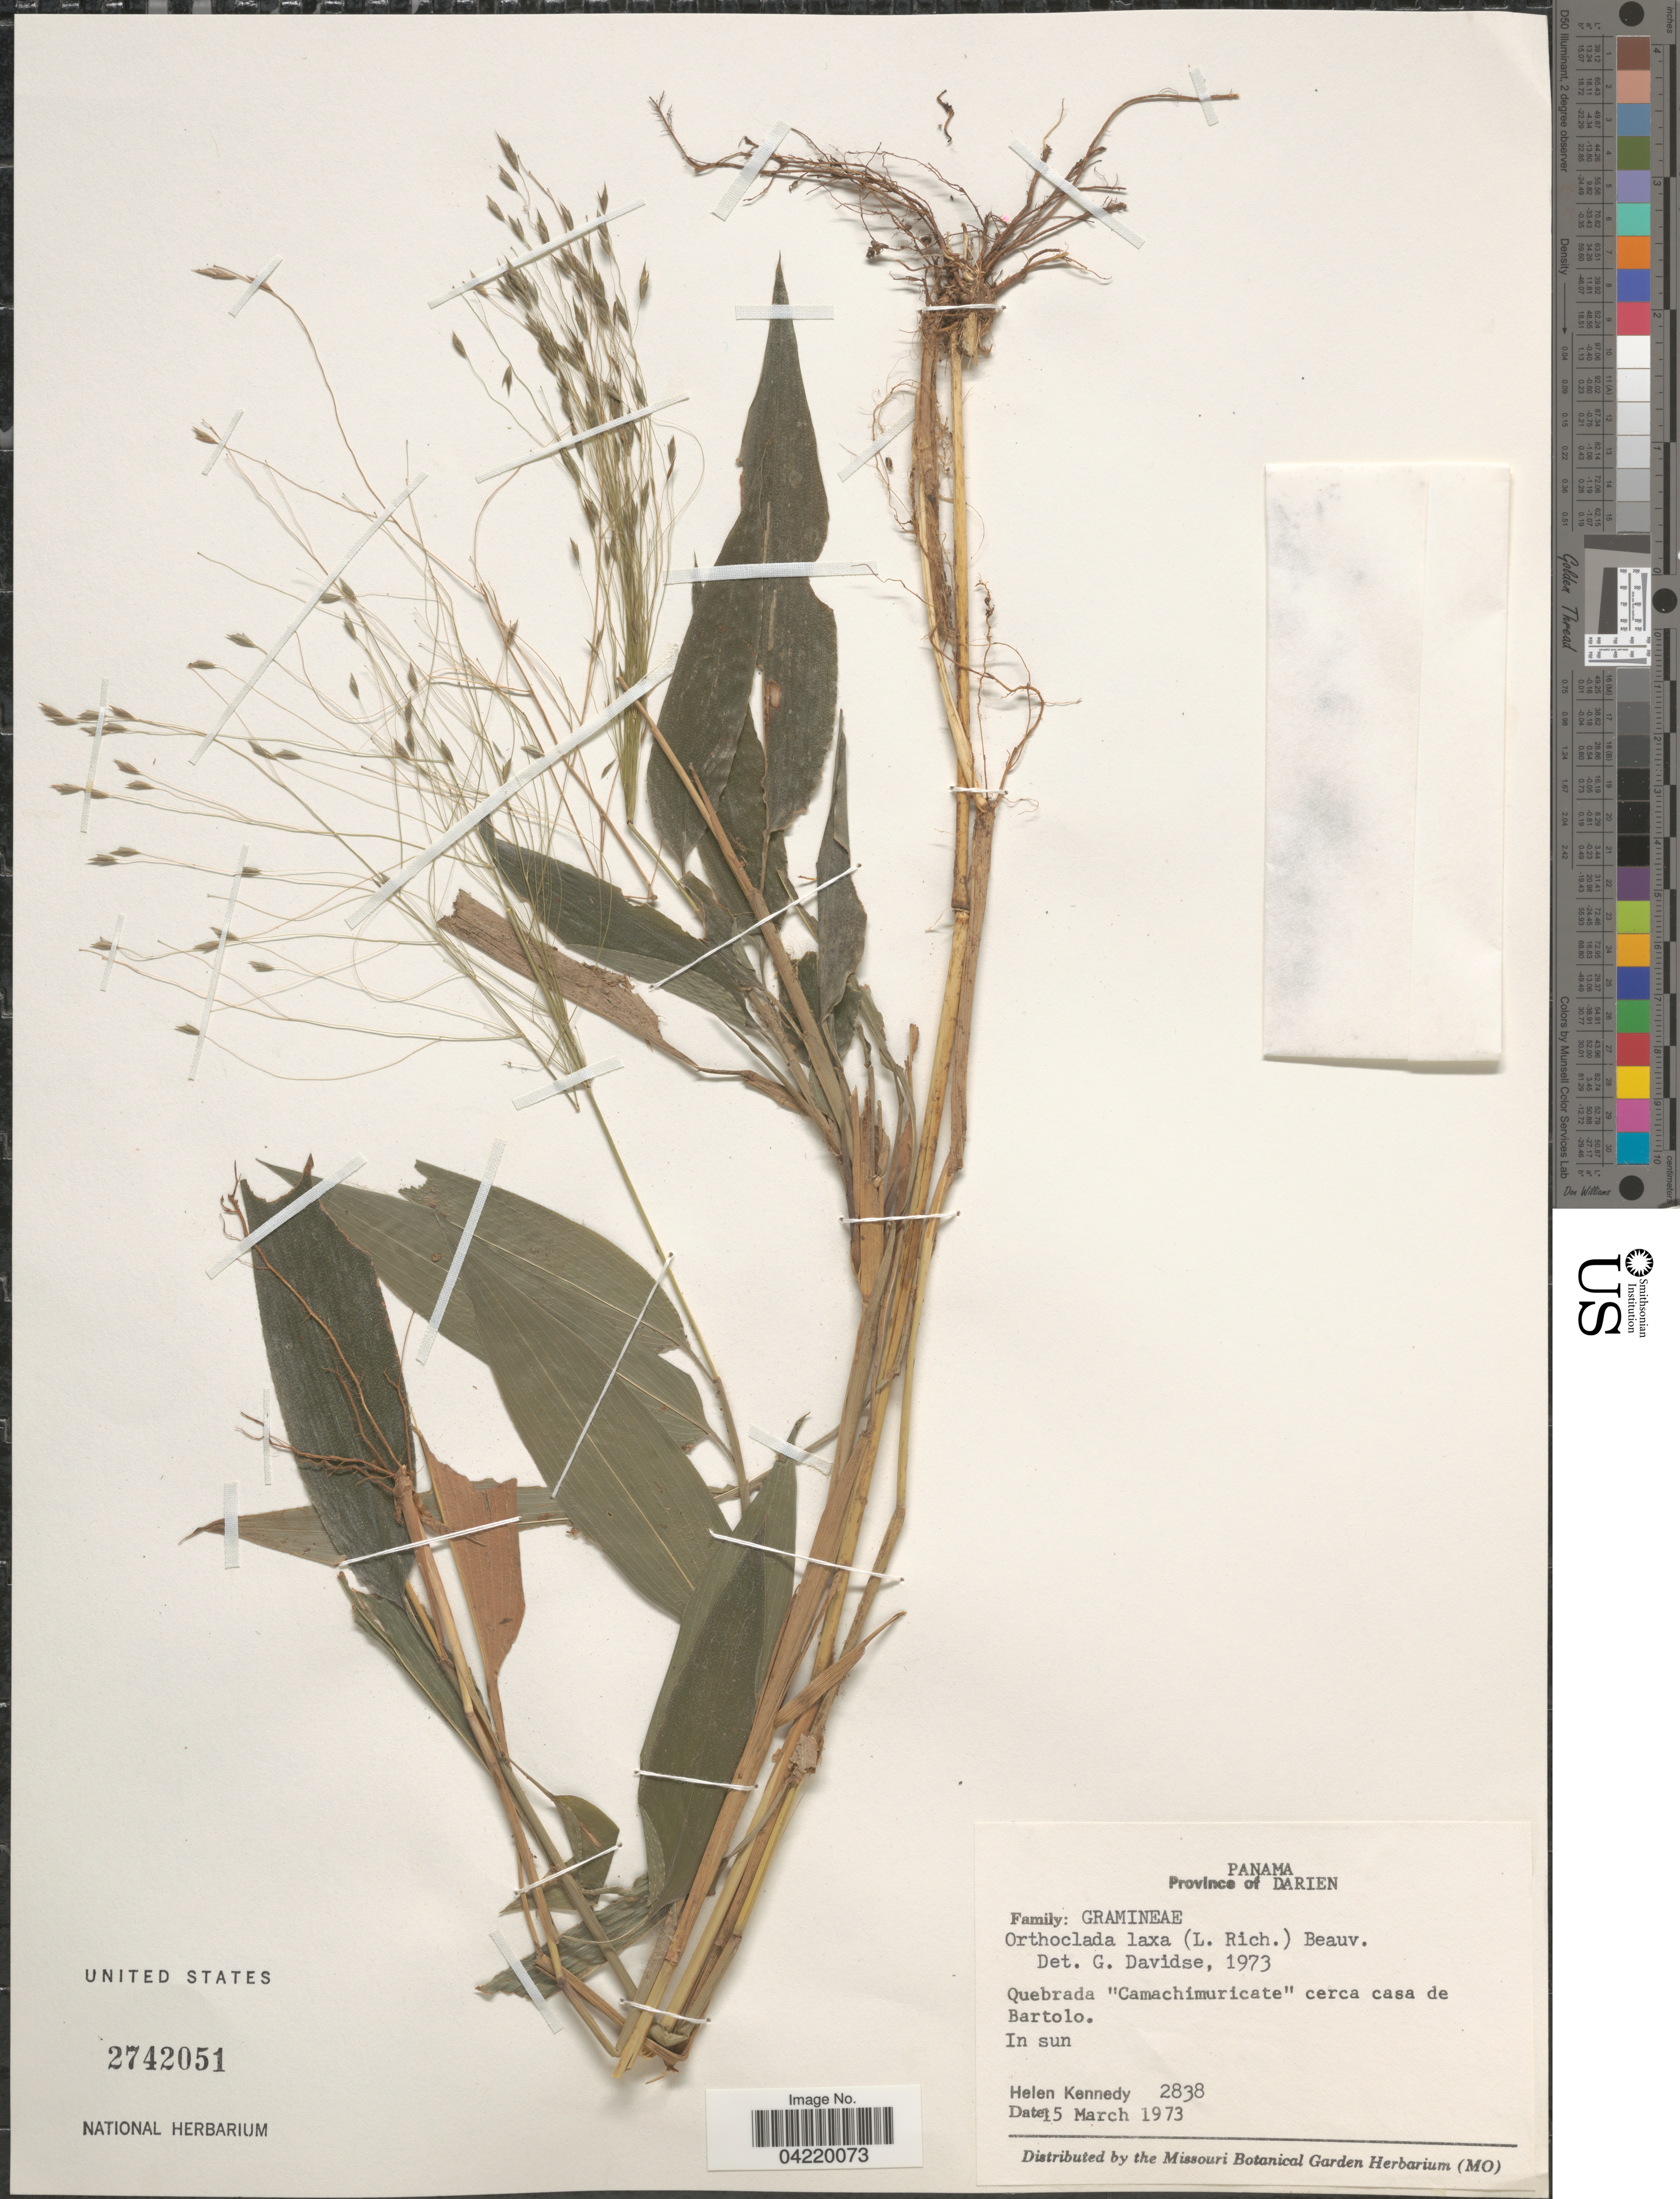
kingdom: Plantae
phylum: Tracheophyta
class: Liliopsida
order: Poales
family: Poaceae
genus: Orthoclada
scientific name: Orthoclada laxa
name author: P. Beauv.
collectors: H. Kennedy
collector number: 2838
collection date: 1973-03-15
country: Panama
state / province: Darien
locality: Quebrada "Camachimuricate" cerca casa de Bartolo. In sun.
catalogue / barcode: US 2742051